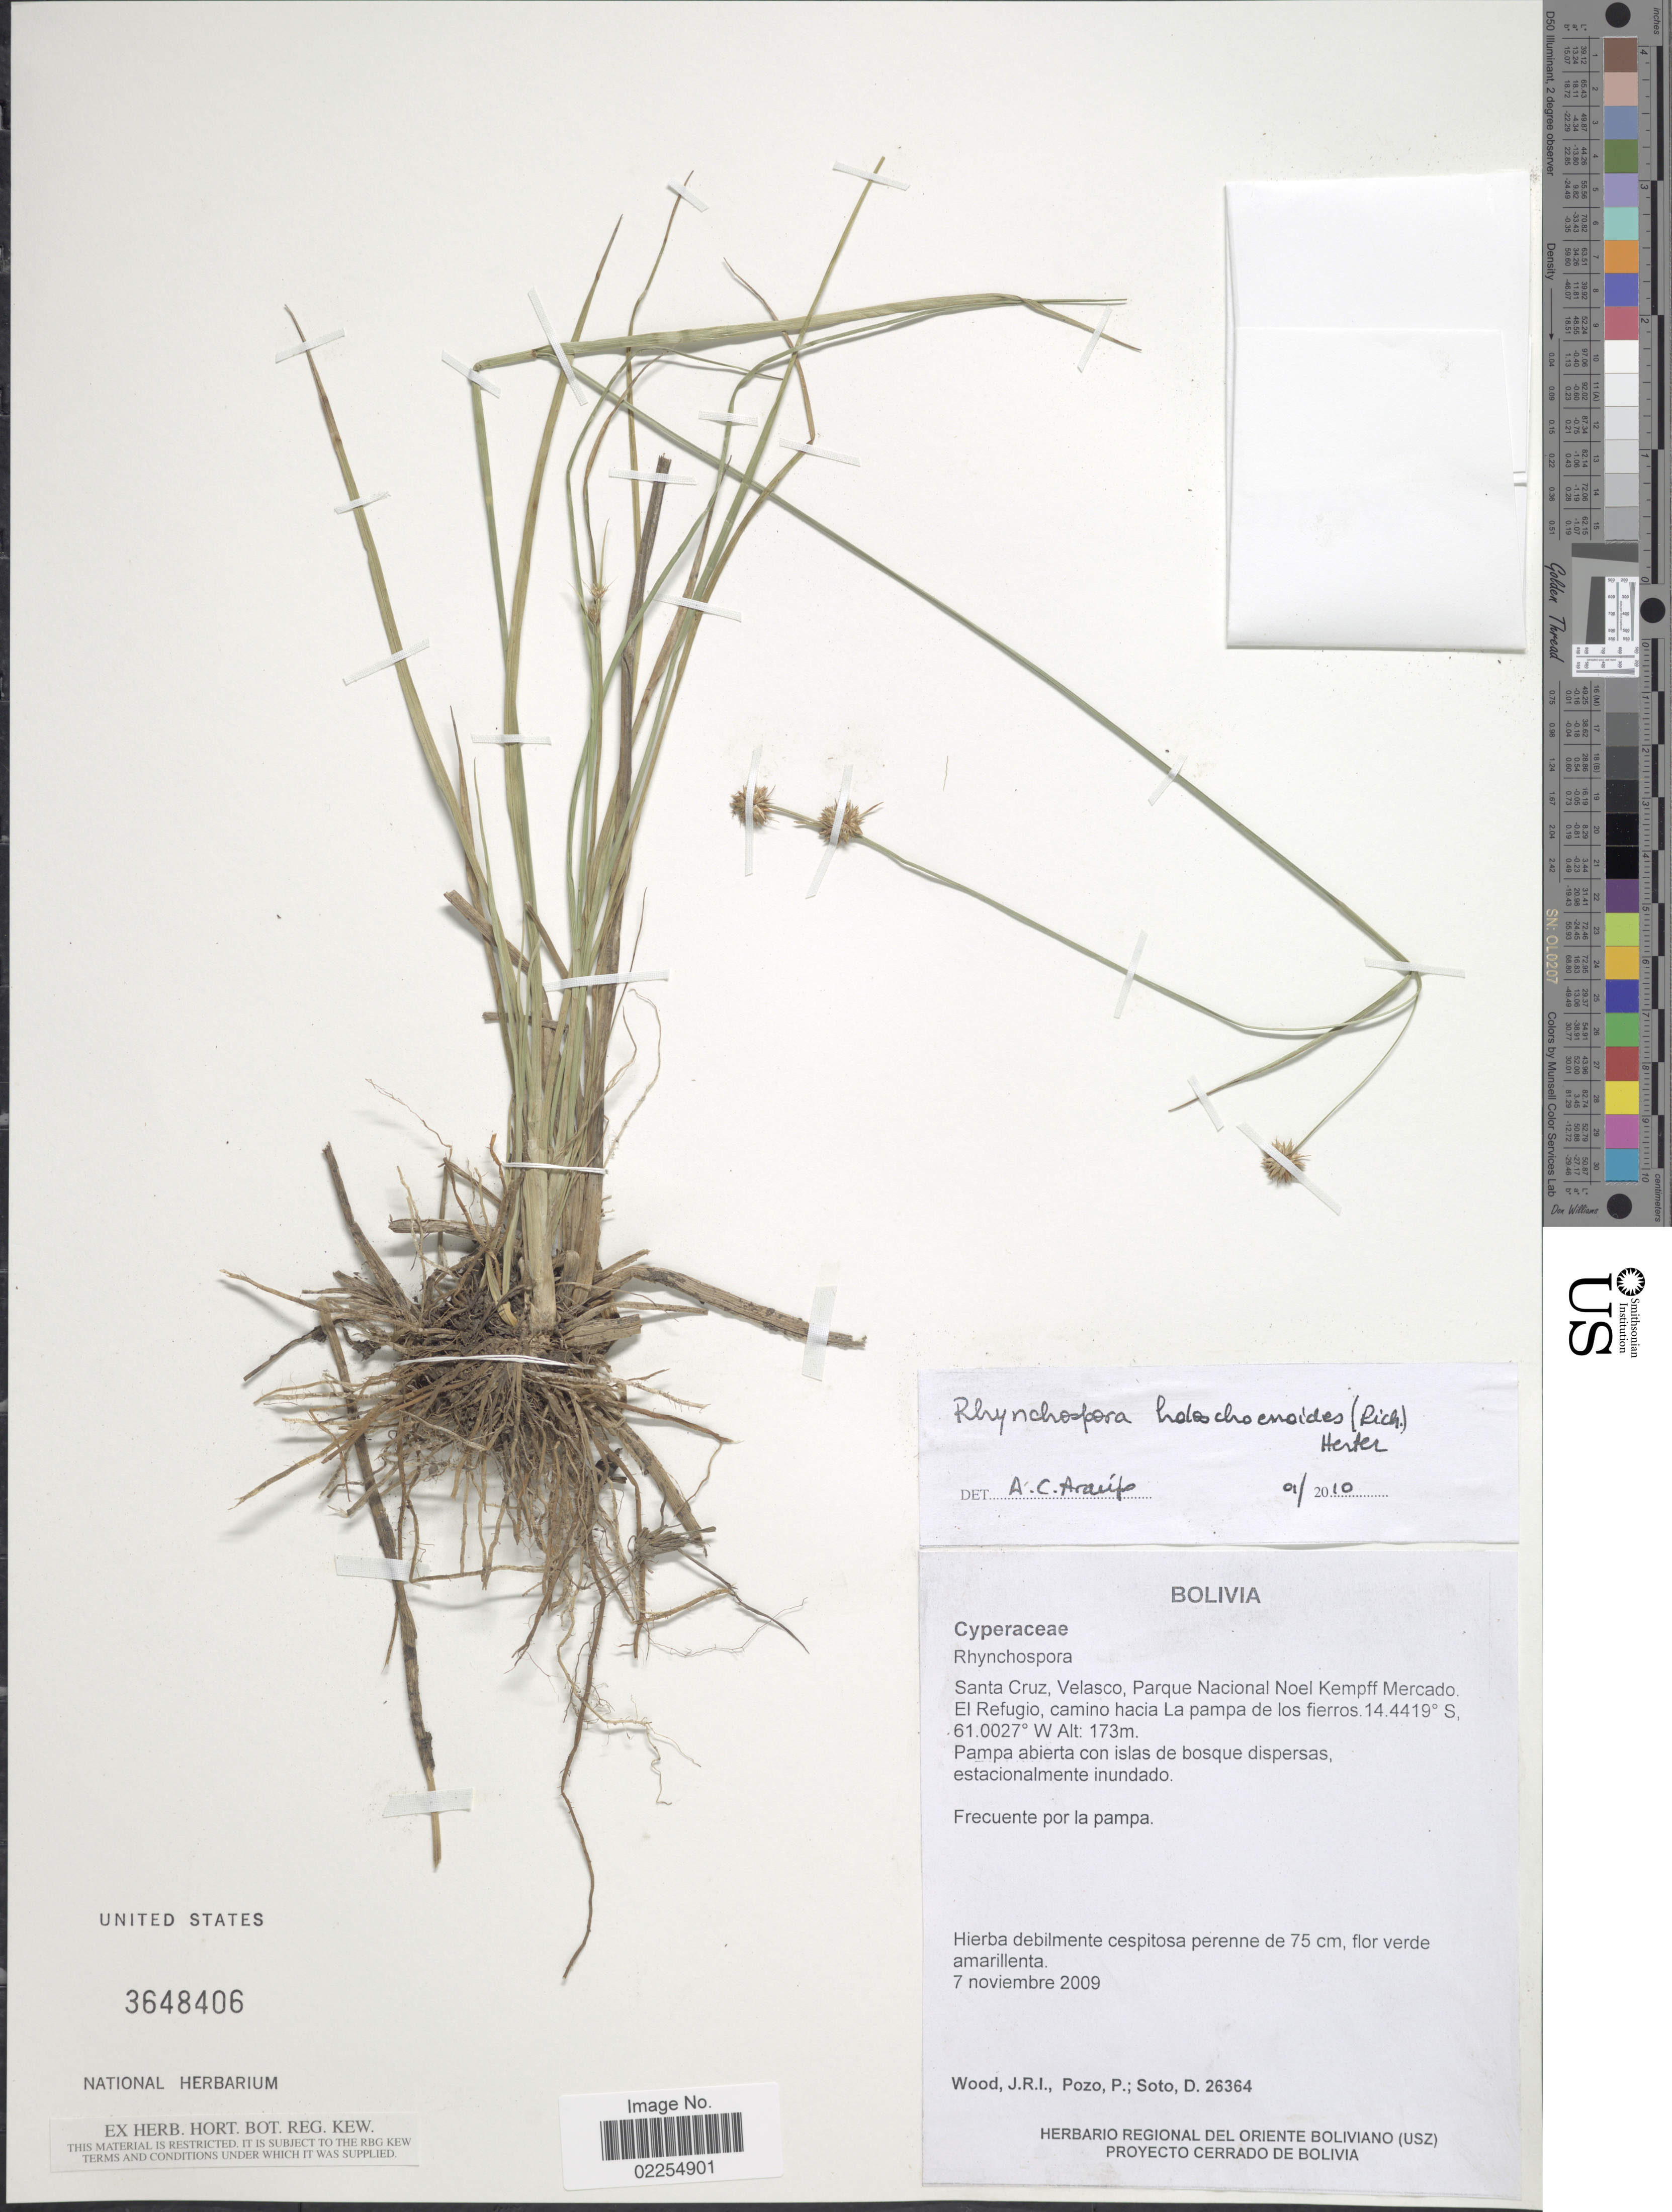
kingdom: Plantae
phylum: Tracheophyta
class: Liliopsida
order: Poales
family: Cyperaceae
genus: Rhynchospora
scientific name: Rhynchospora holoschoenoides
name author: (Rich.) Herter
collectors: J. R. I. Wood, P. Pozo & D. Soto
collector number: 26364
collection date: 2009-11-07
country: Bolivia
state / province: Santa Cruz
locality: Velasco, Parque Nacional Noel Kempff Mercado, El Refugio, camino hacia La Pampa de los fierros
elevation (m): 173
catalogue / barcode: US 3648406